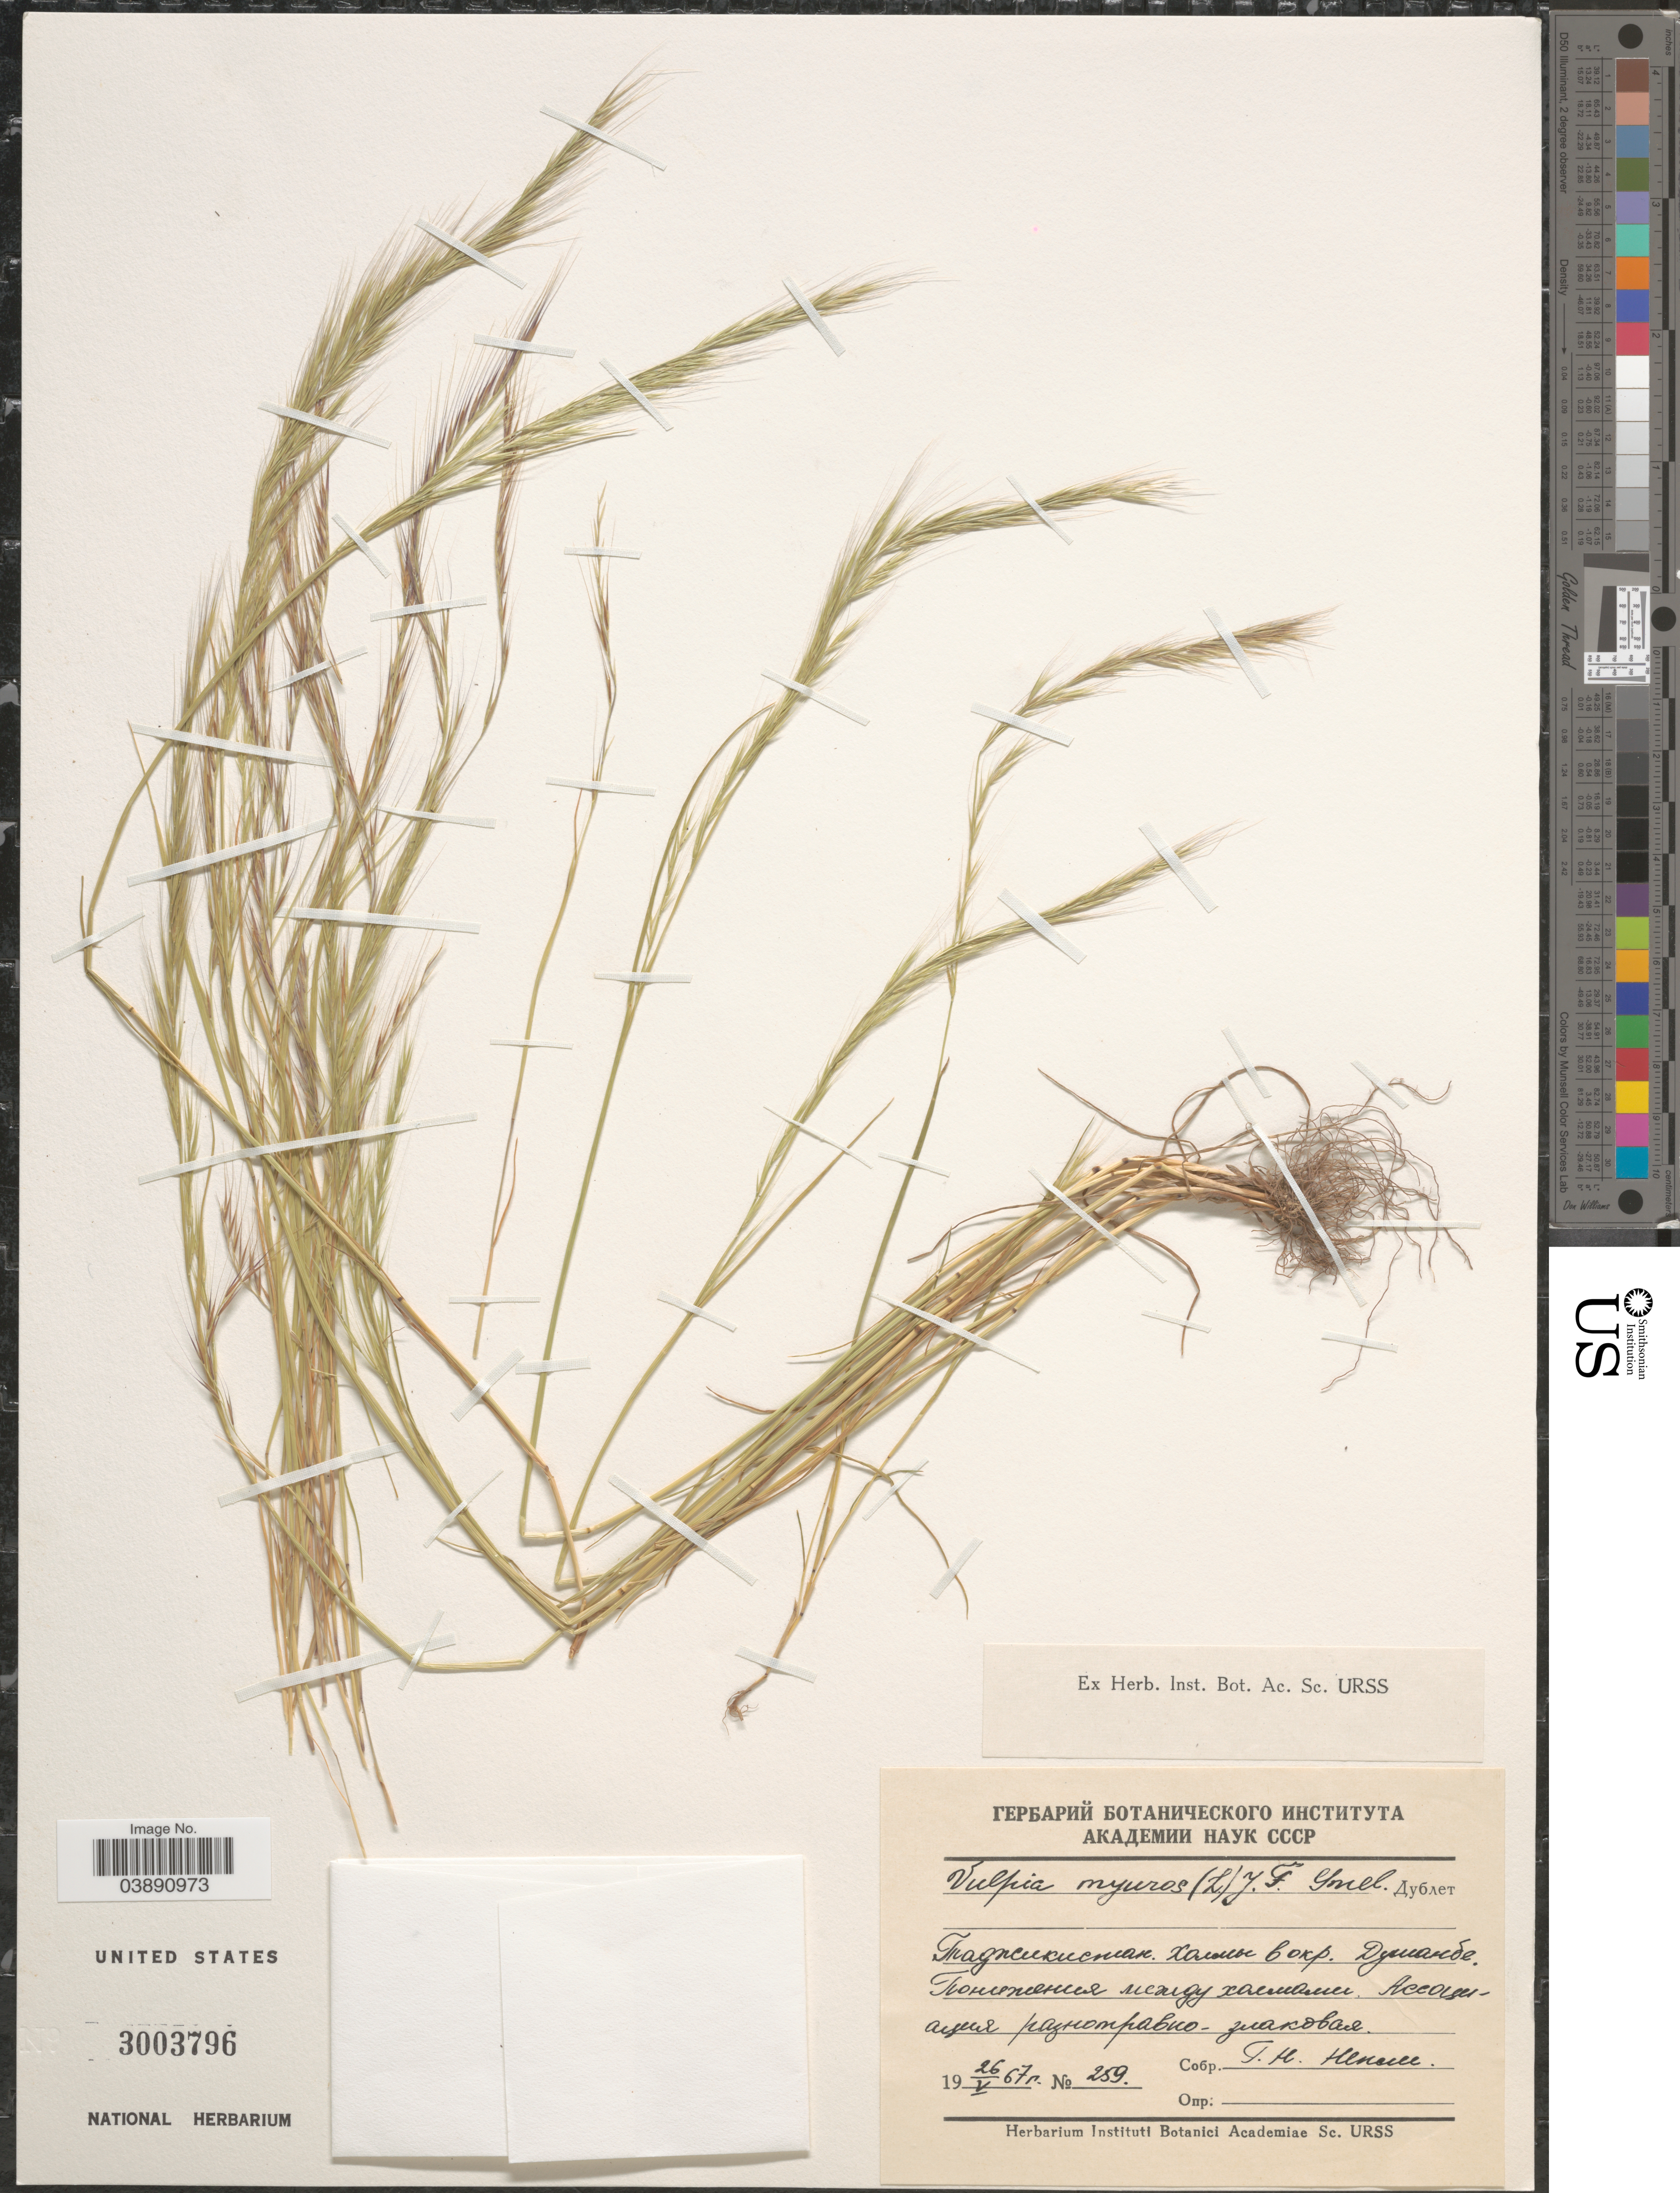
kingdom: Plantae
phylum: Tracheophyta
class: Liliopsida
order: Poales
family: Poaceae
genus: Festuca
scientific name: Festuca myuros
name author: L.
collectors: G. Nepli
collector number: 259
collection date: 1967-05-26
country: Tajikistan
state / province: Dushanbe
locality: Vicinity of Dushanbe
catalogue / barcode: US 3003796